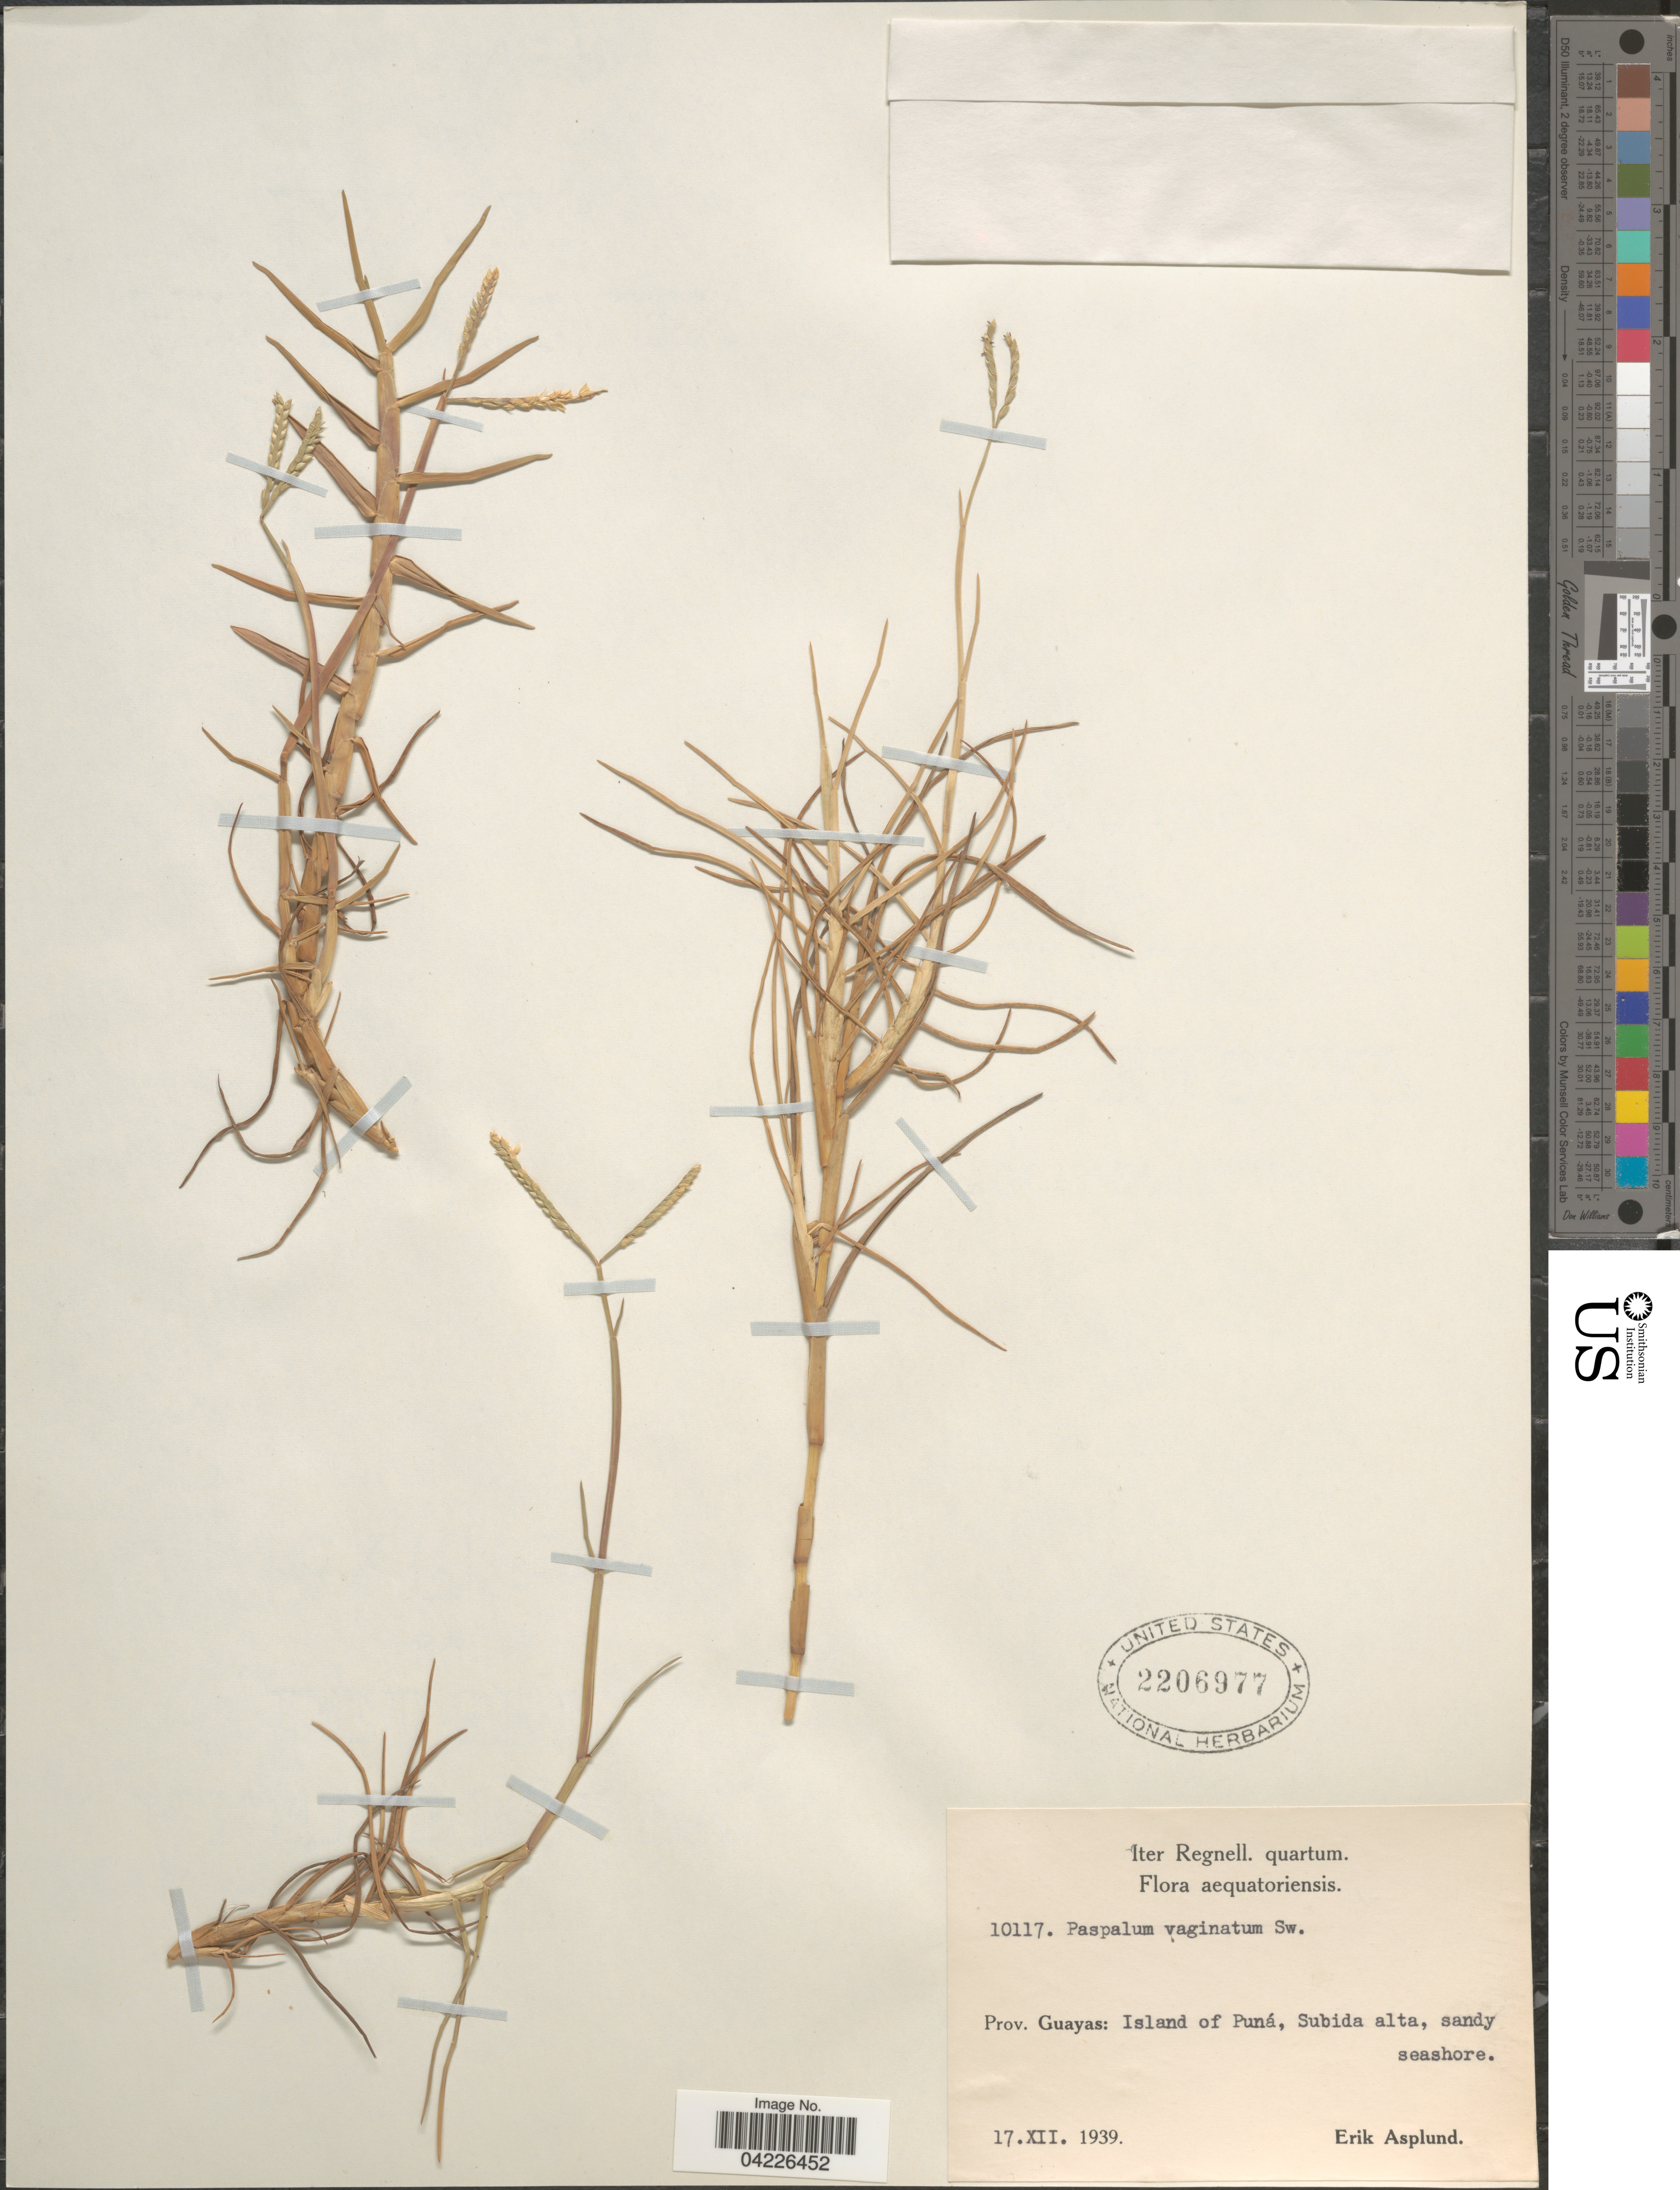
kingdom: Plantae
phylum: Tracheophyta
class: Liliopsida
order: Poales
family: Poaceae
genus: Paspalum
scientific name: Paspalum vaginatum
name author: Sw.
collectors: E. Asplund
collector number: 10117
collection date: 1939-12-17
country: Ecuador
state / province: Guayas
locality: Iter Regnell. quartum. Island of Puná, Subida alta.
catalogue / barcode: US 2206977